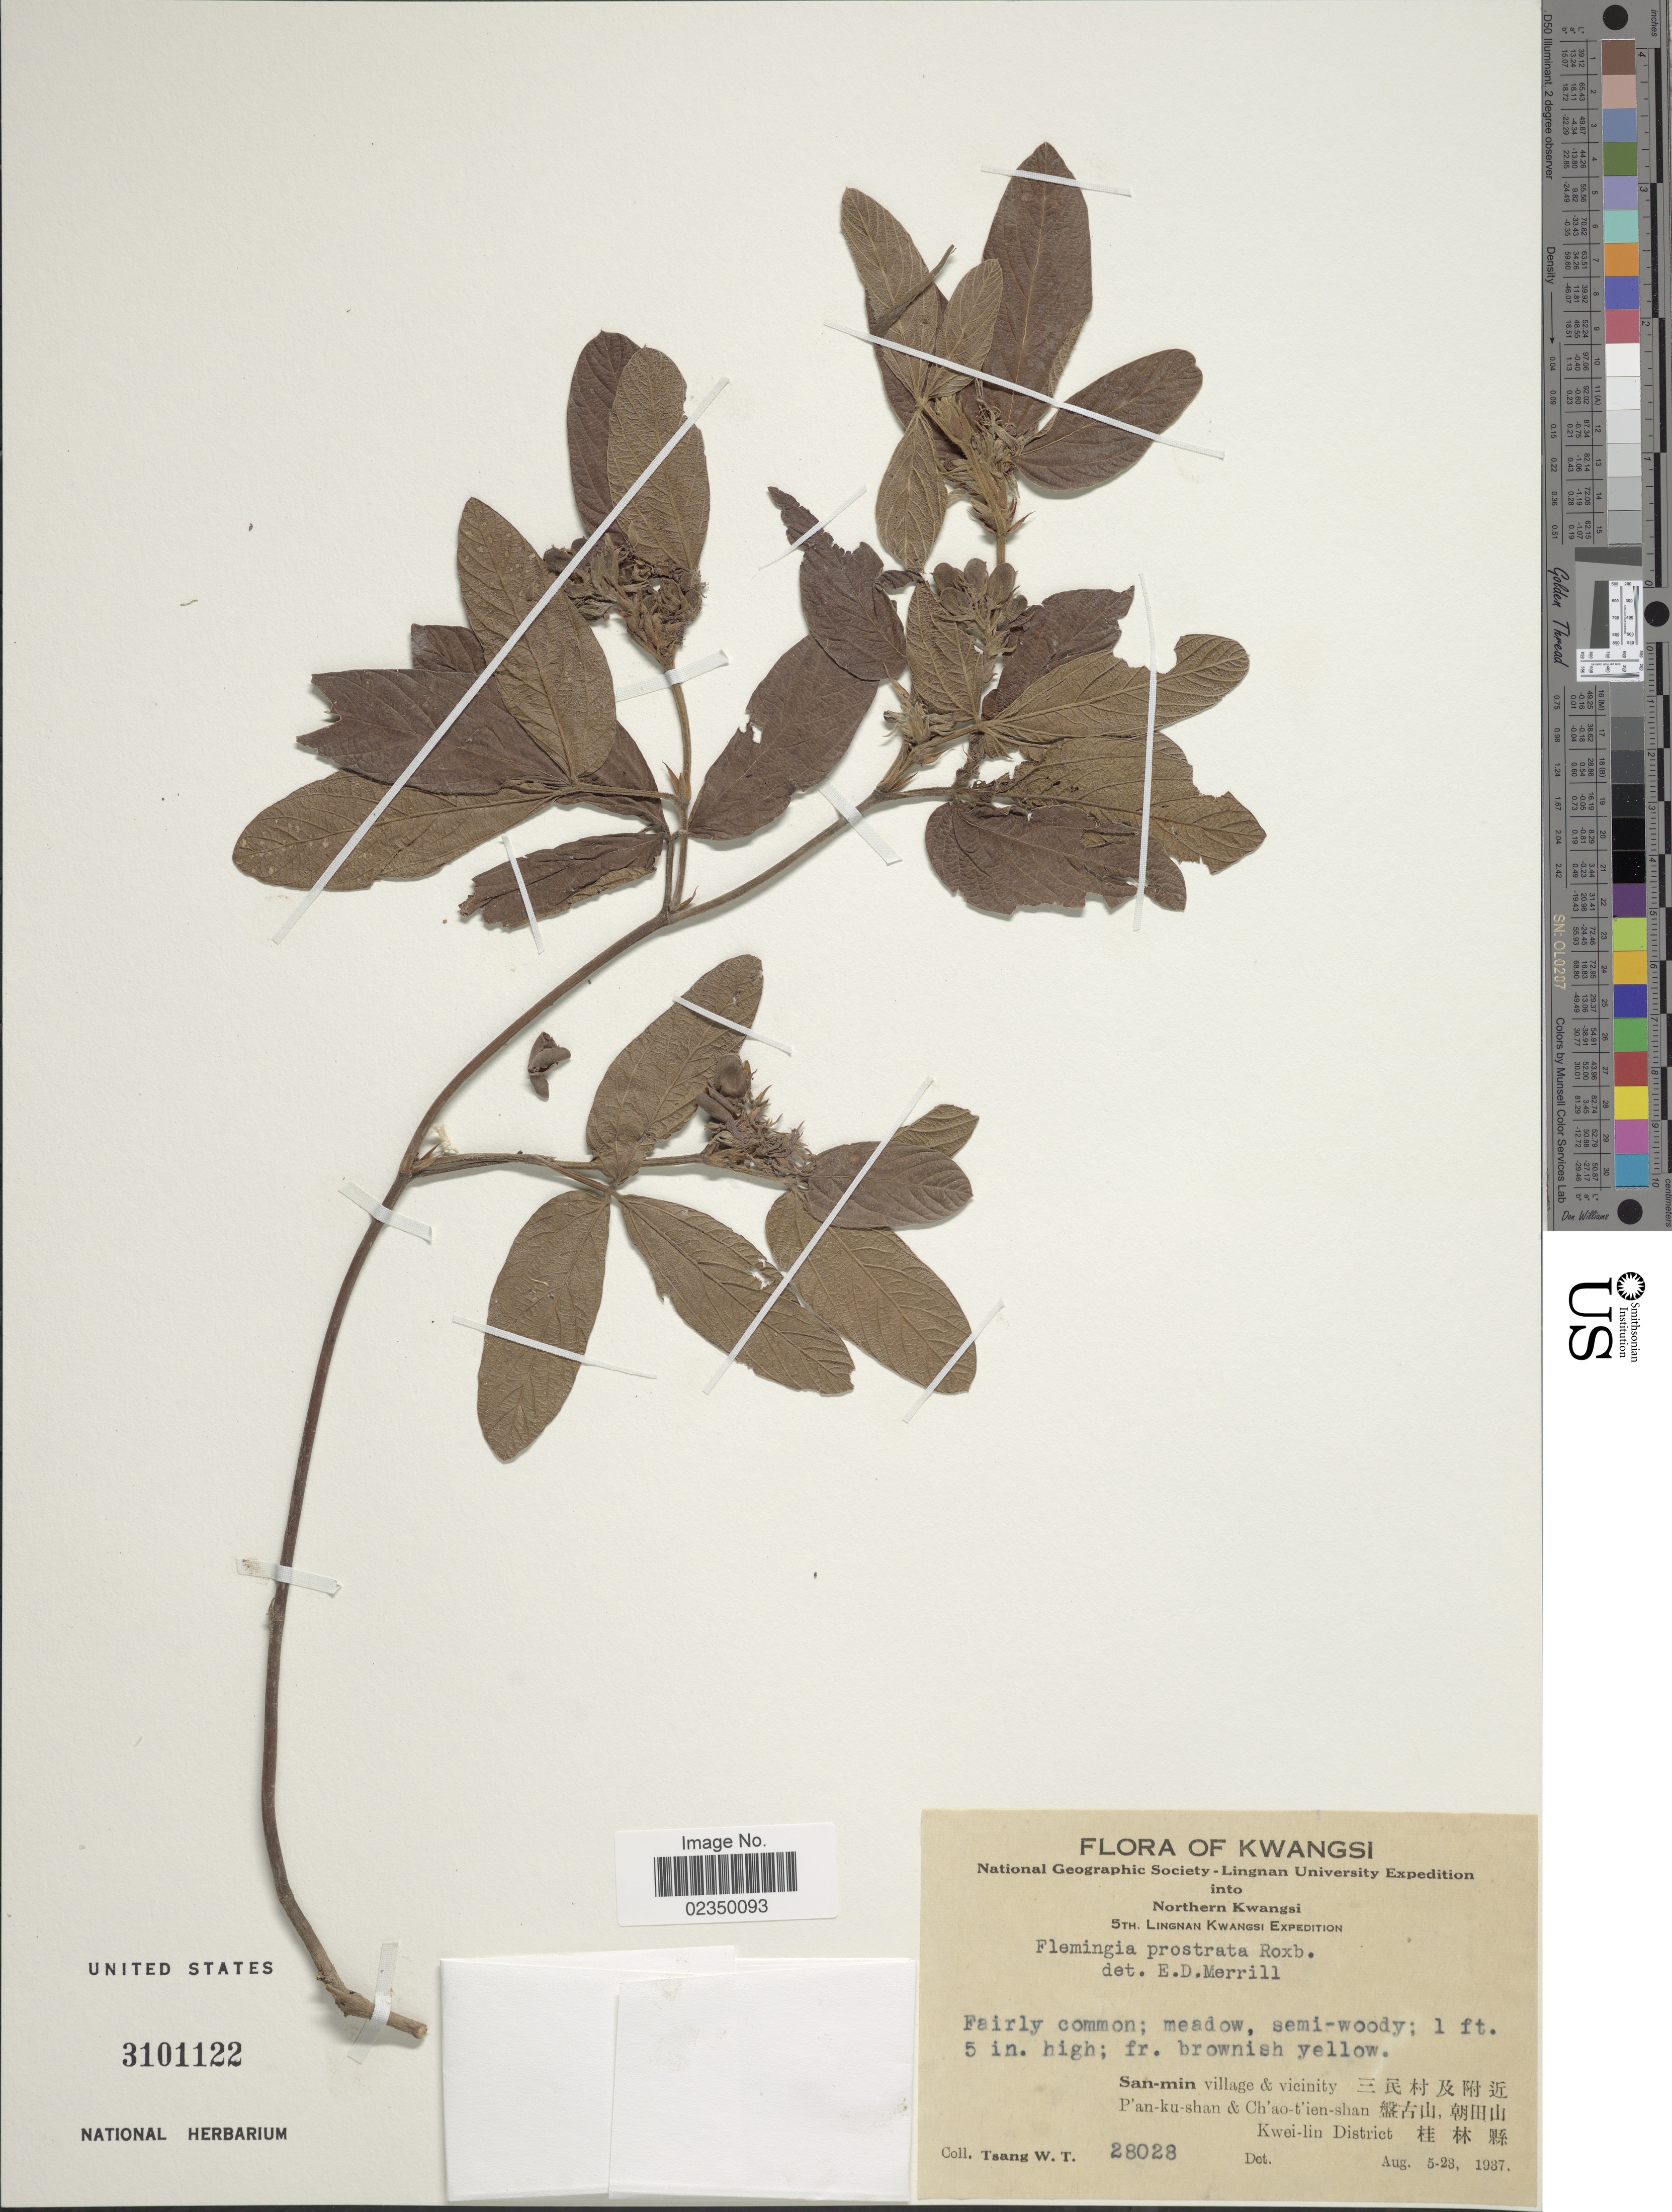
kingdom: Plantae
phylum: Tracheophyta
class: Magnoliopsida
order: Fabales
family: Fabaceae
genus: Flemingia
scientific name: Flemingia prostrata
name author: Roxb.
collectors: W. T. Tsang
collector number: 28028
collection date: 1937-08-05/1937-08-23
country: China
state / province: Guangxi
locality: Kwangi, San-min village & vicinity, P'an-ku-shan & Ch'ao-t'ien-shan, Kwei-lin District.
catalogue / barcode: US 3101122